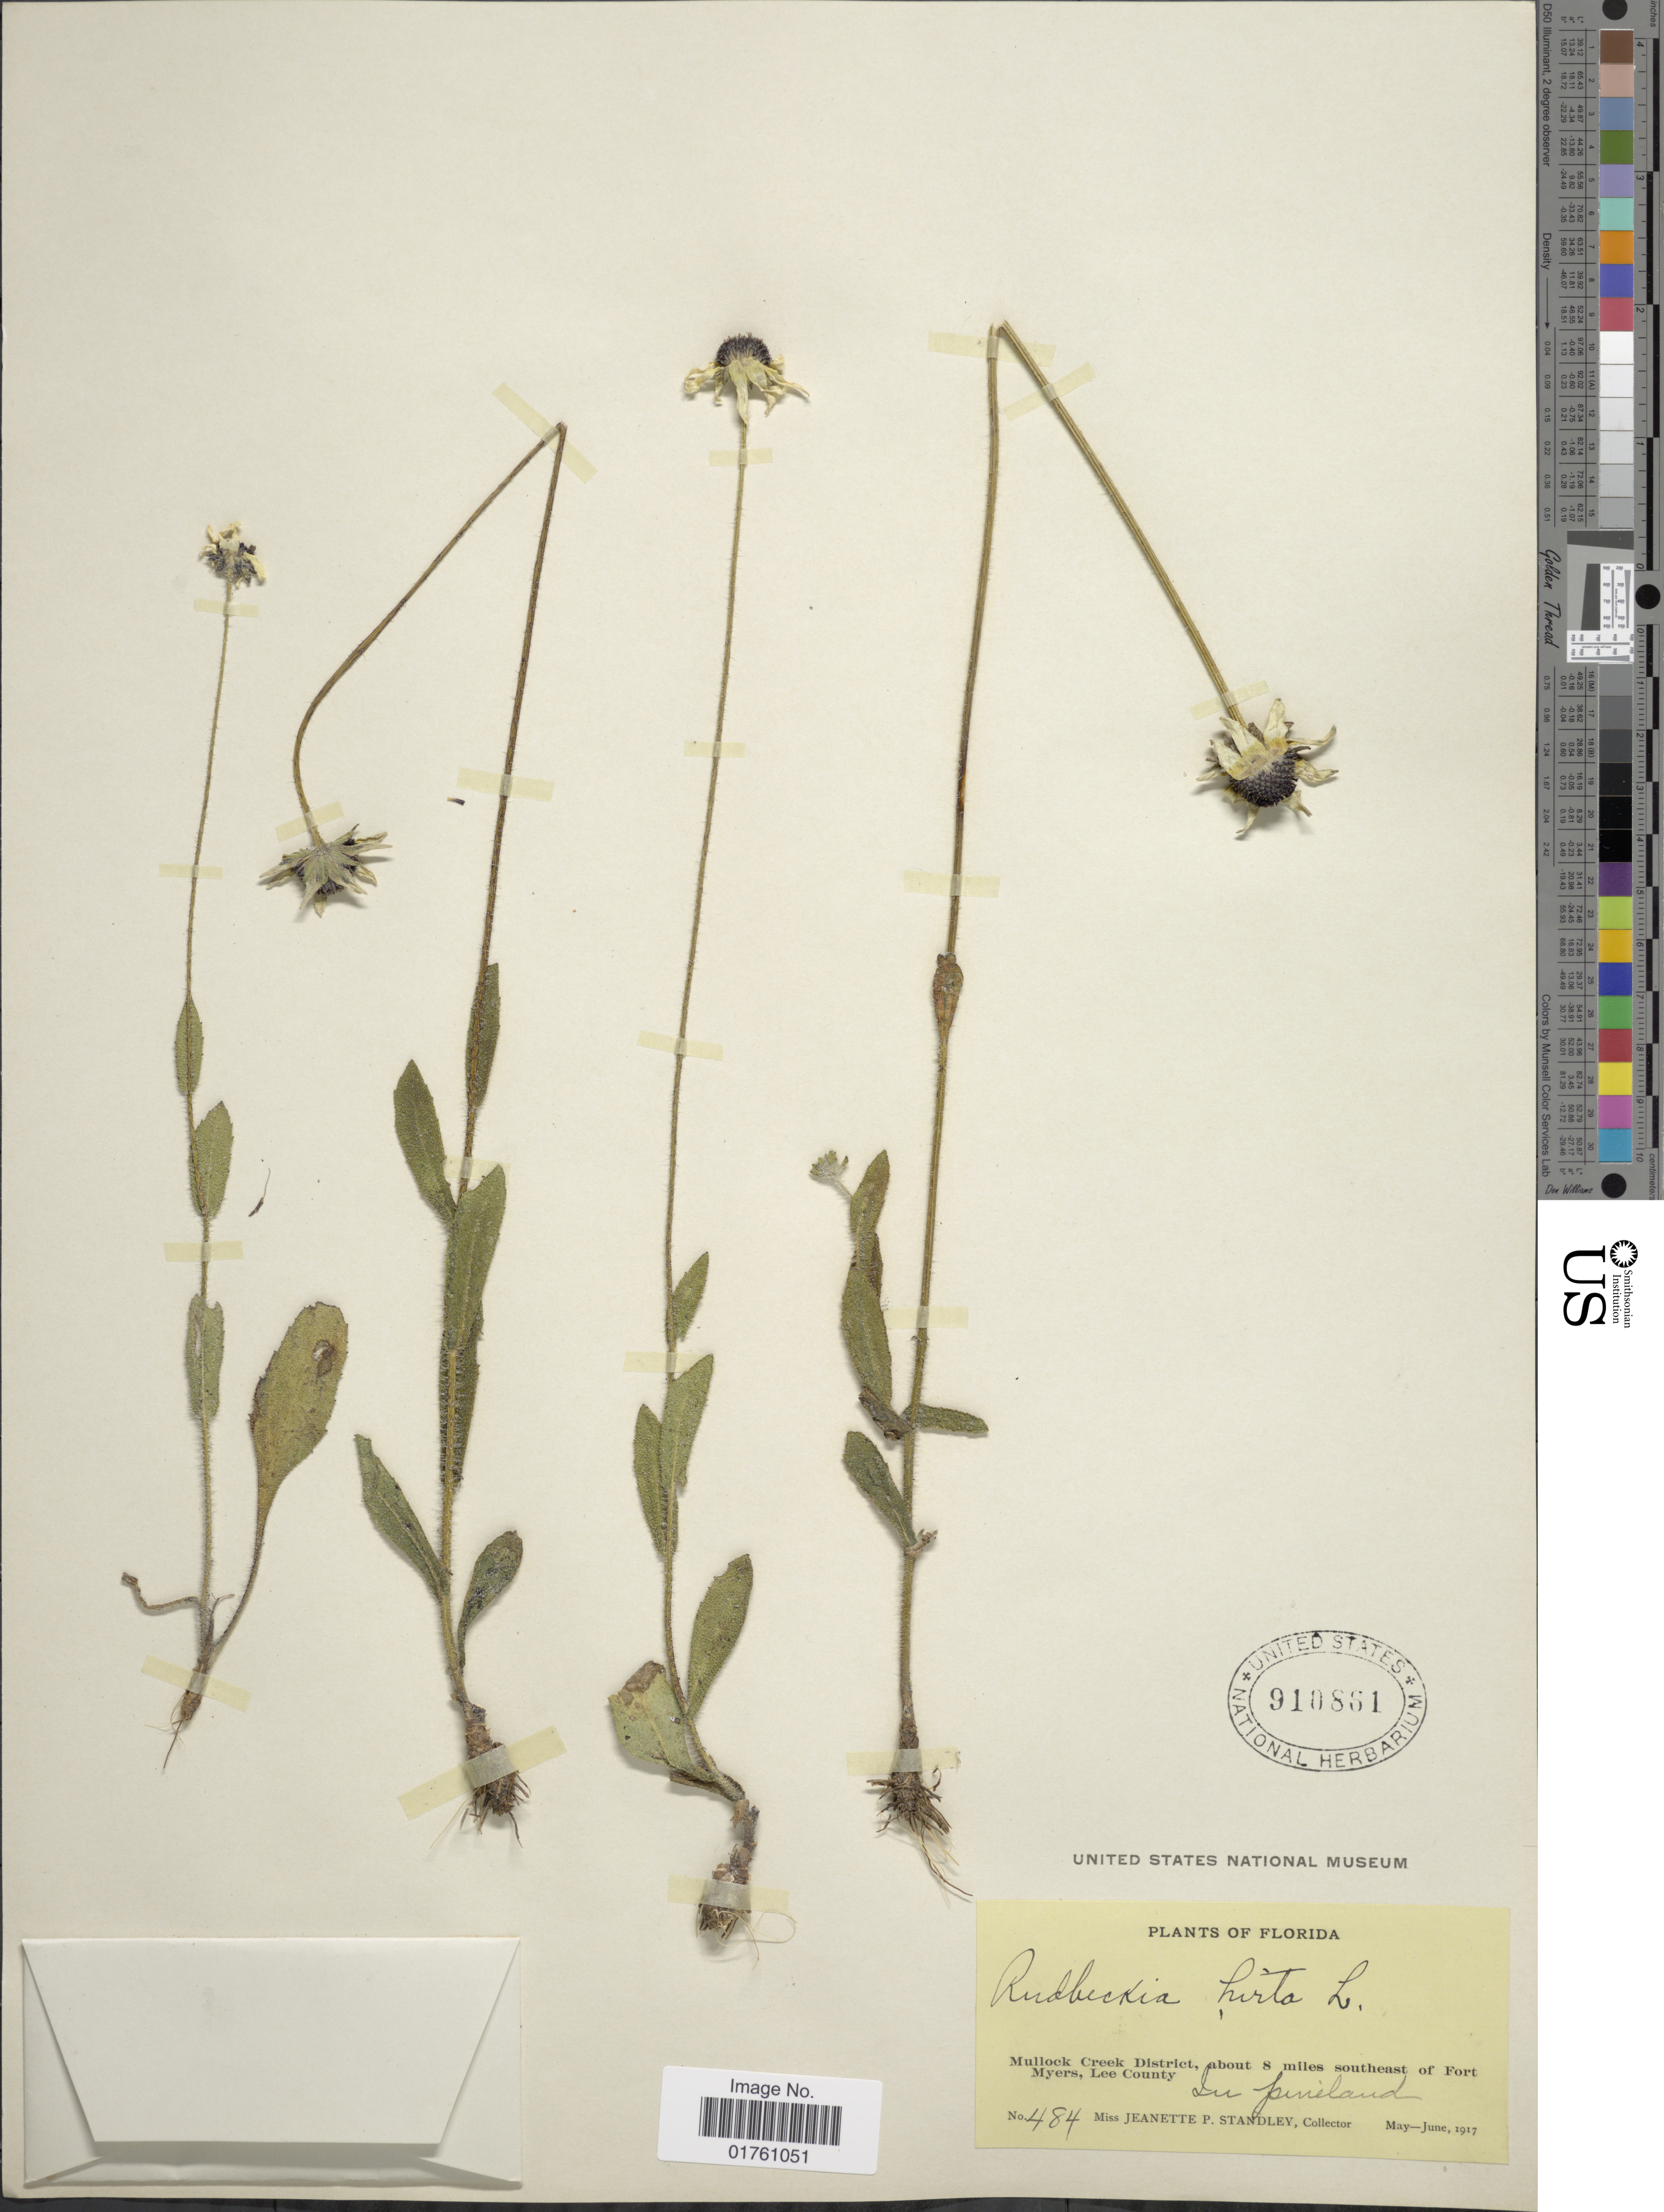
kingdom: Plantae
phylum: Tracheophyta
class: Magnoliopsida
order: Asterales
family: Asteraceae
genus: Rudbeckia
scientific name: Rudbeckia hirta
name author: L.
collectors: P. C. Standley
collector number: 484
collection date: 1917-05/1917-06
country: United States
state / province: Florida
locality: Mullock Creek District, about 8 miles southeast of Fort Myers, Lee County, In pineland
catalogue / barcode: US 910861